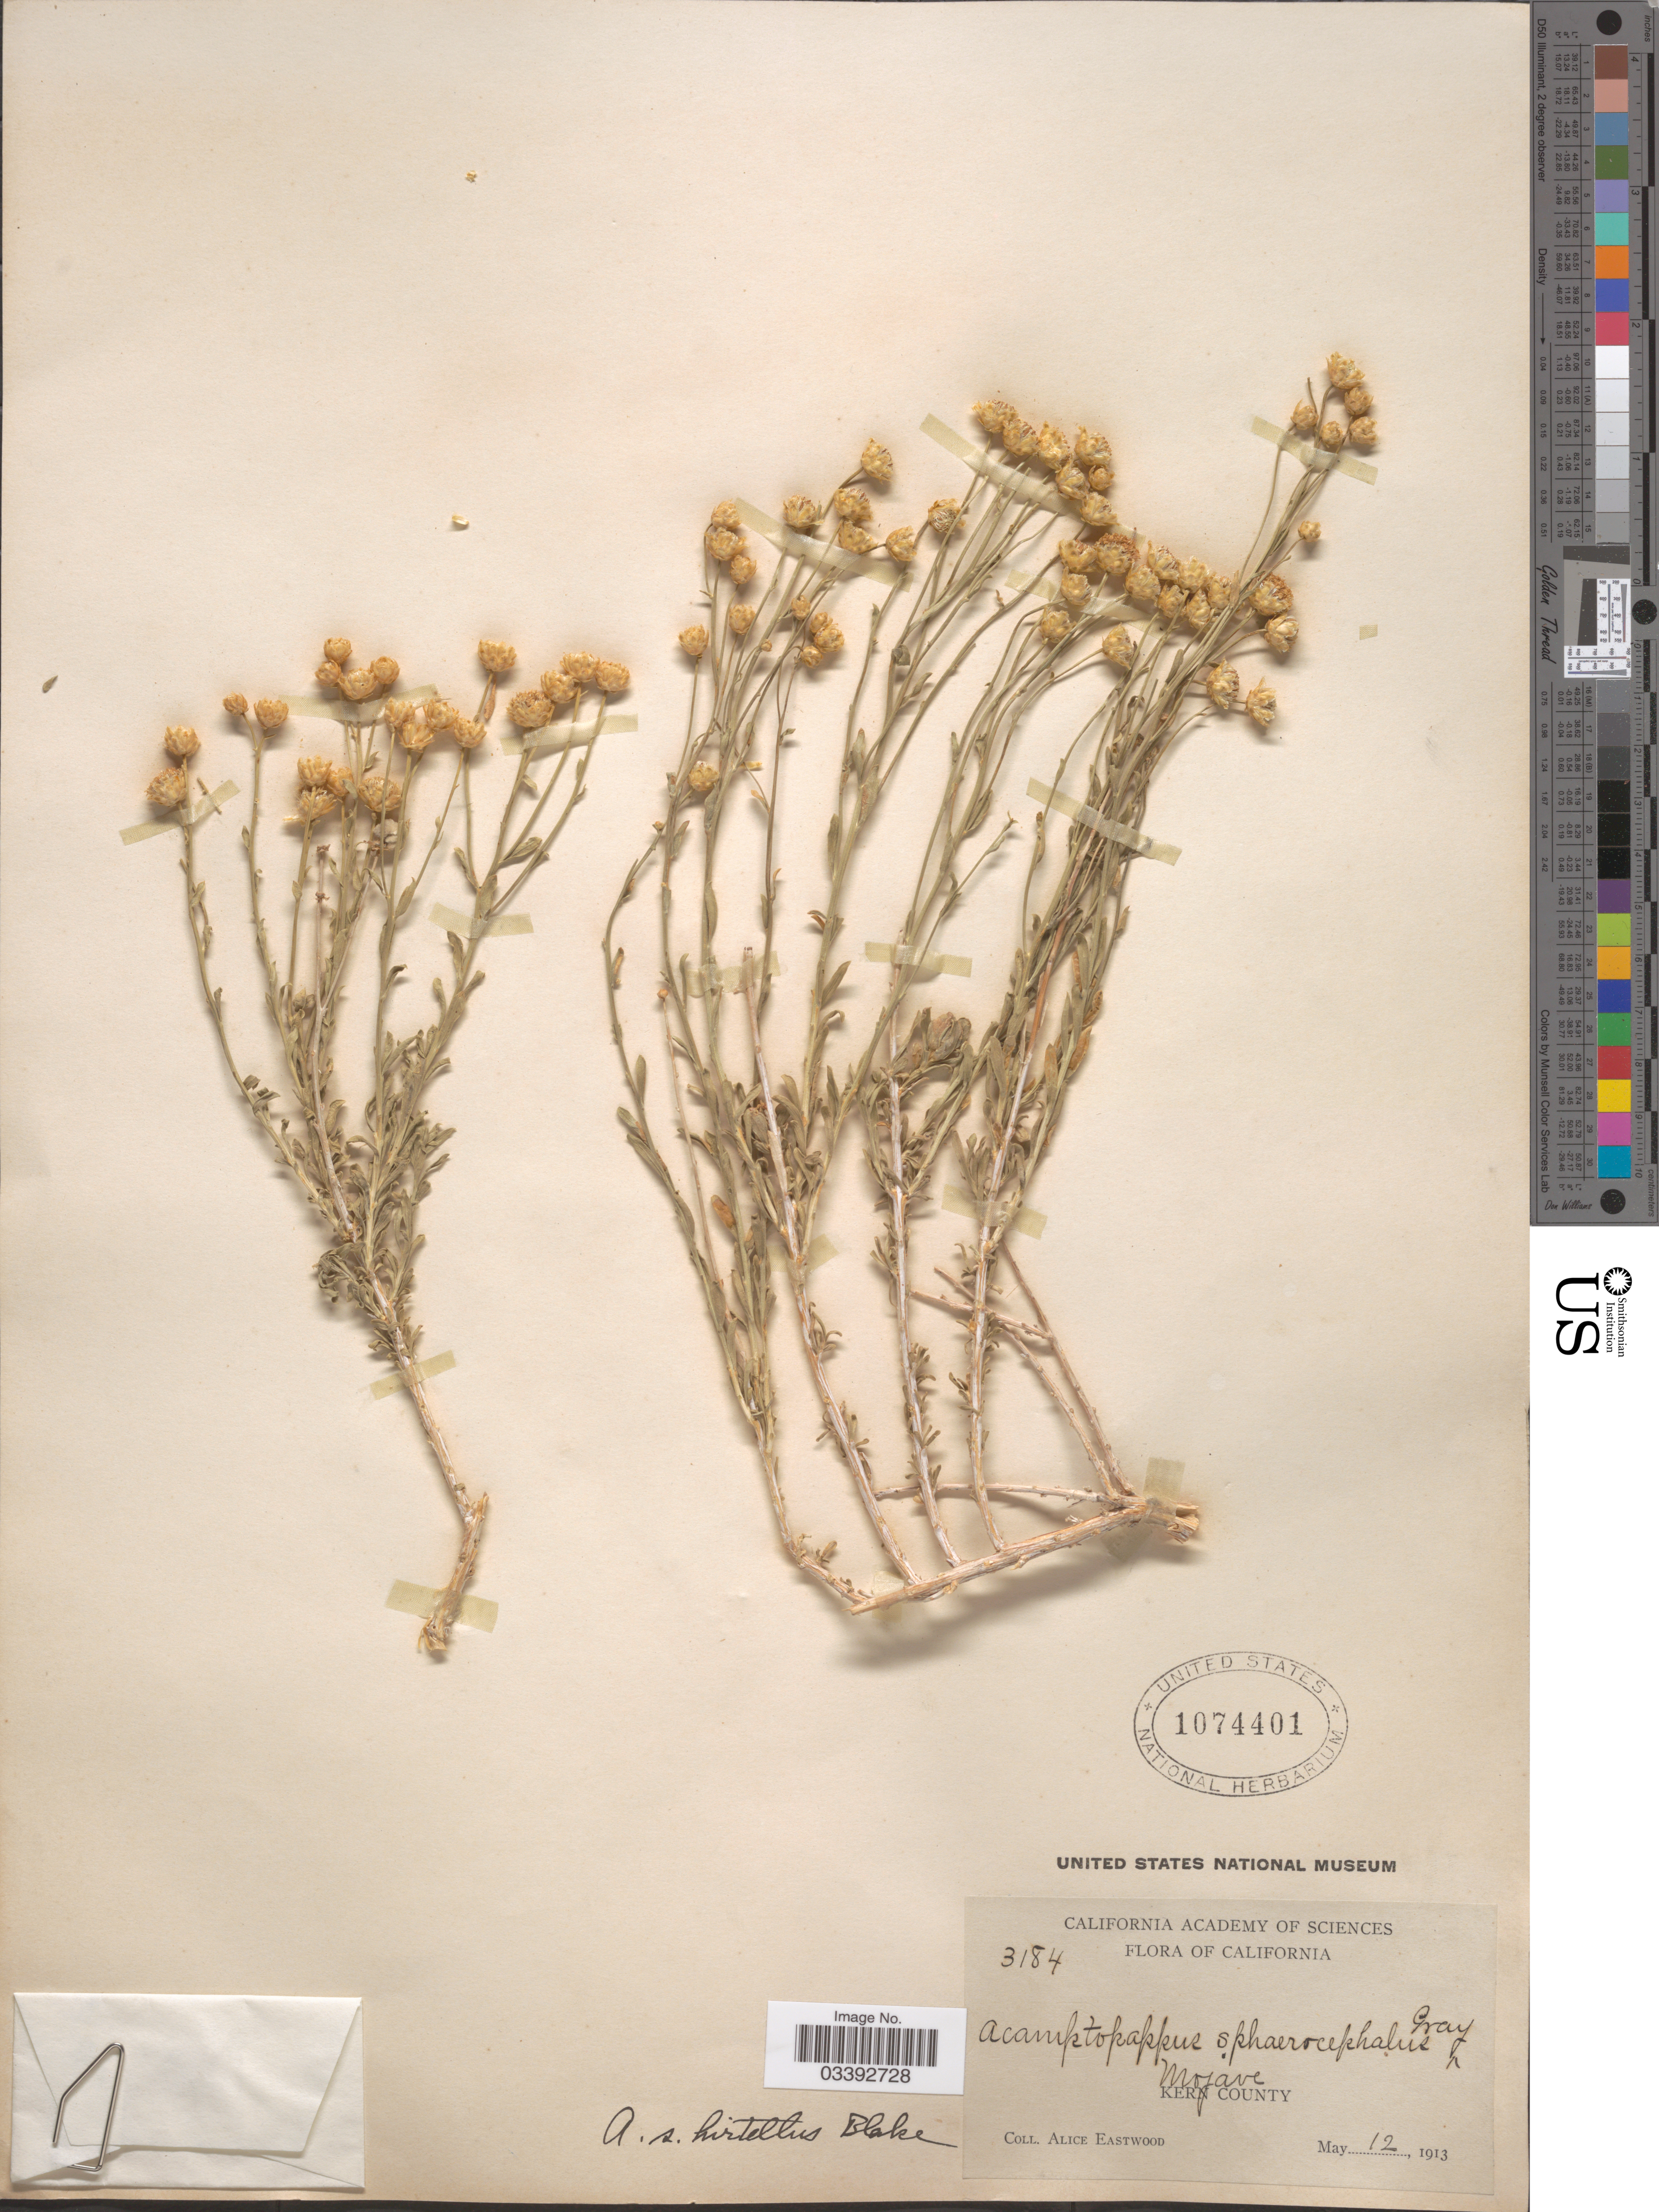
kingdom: Plantae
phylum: Tracheophyta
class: Magnoliopsida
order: Asterales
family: Asteraceae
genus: Acamptopappus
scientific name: Acamptopappus sphaerocephalus var. hirtellus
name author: S.F. Blake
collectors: A. Eastwood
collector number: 3184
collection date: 1913-05-12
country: United States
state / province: California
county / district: Kern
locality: Mojave. Kern County.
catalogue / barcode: US 1074401